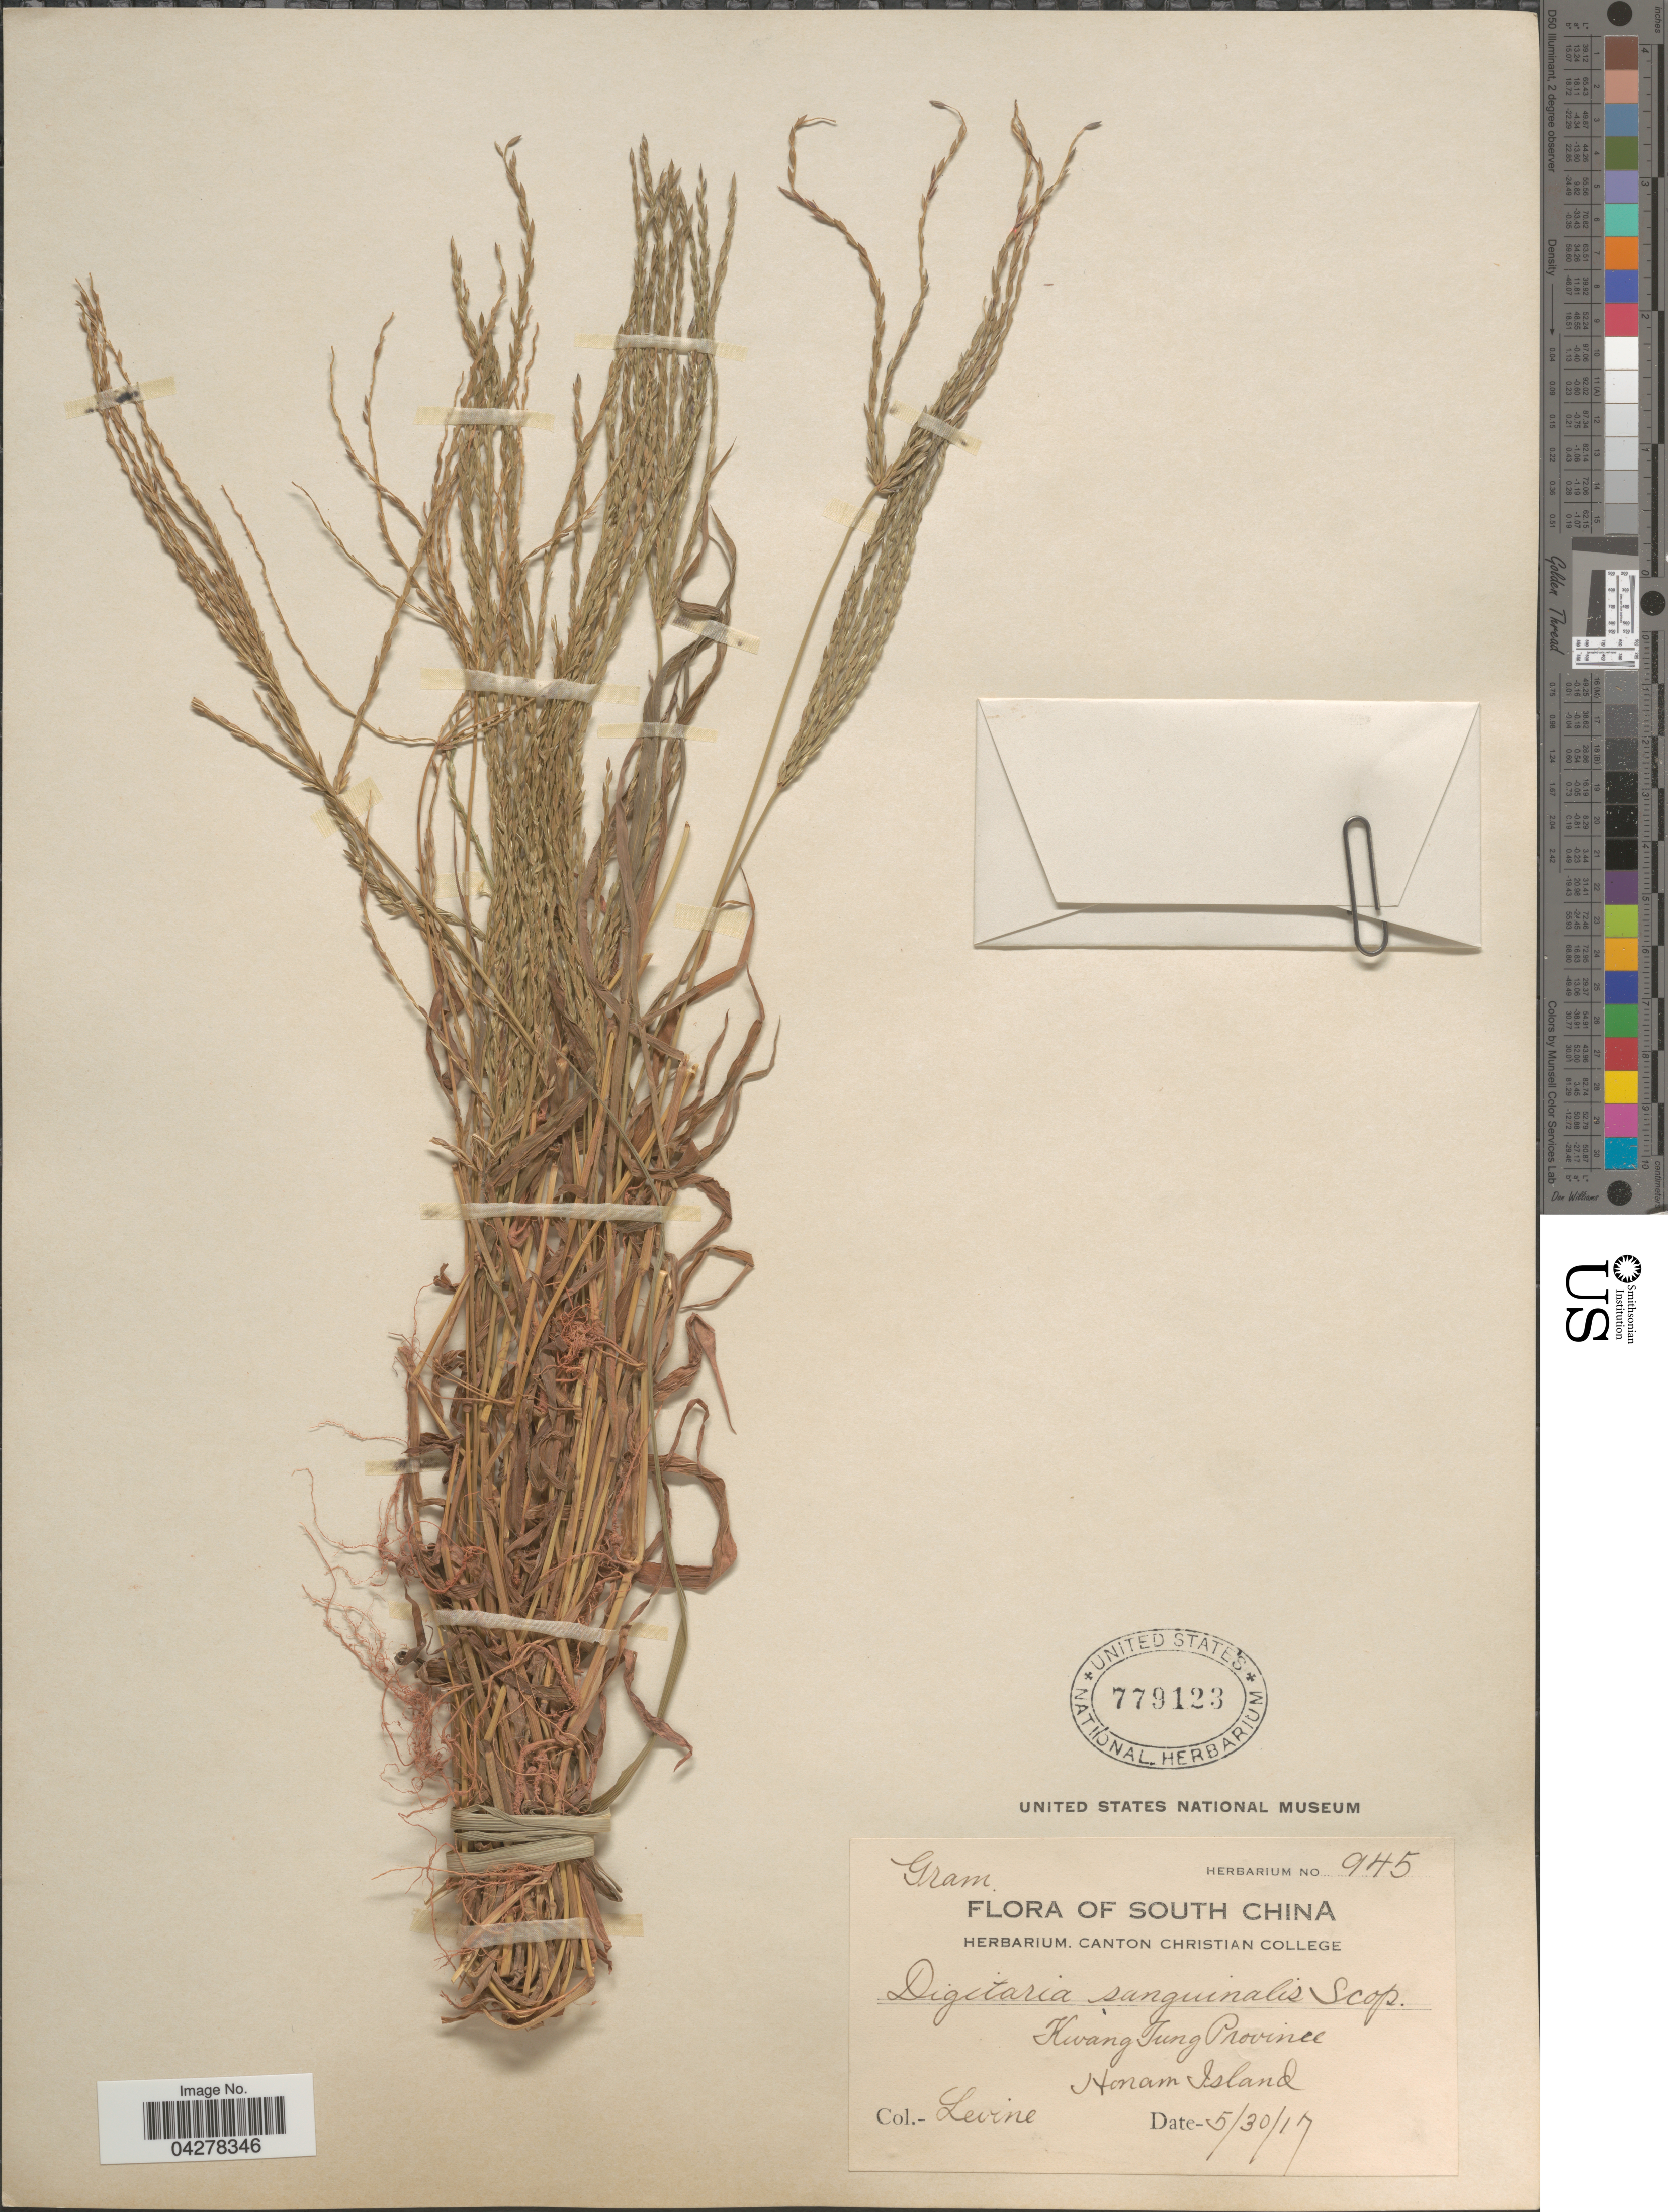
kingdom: Plantae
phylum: Tracheophyta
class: Liliopsida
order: Poales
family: Poaceae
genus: Digitaria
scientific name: Digitaria sanguinalis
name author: (L.) Scop.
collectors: -. Levine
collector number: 945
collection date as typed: Transcribed d/m/y: 30/5/17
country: China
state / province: Guangdong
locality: South China. Kwang Tung Province. Honam Island.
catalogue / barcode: US 779123